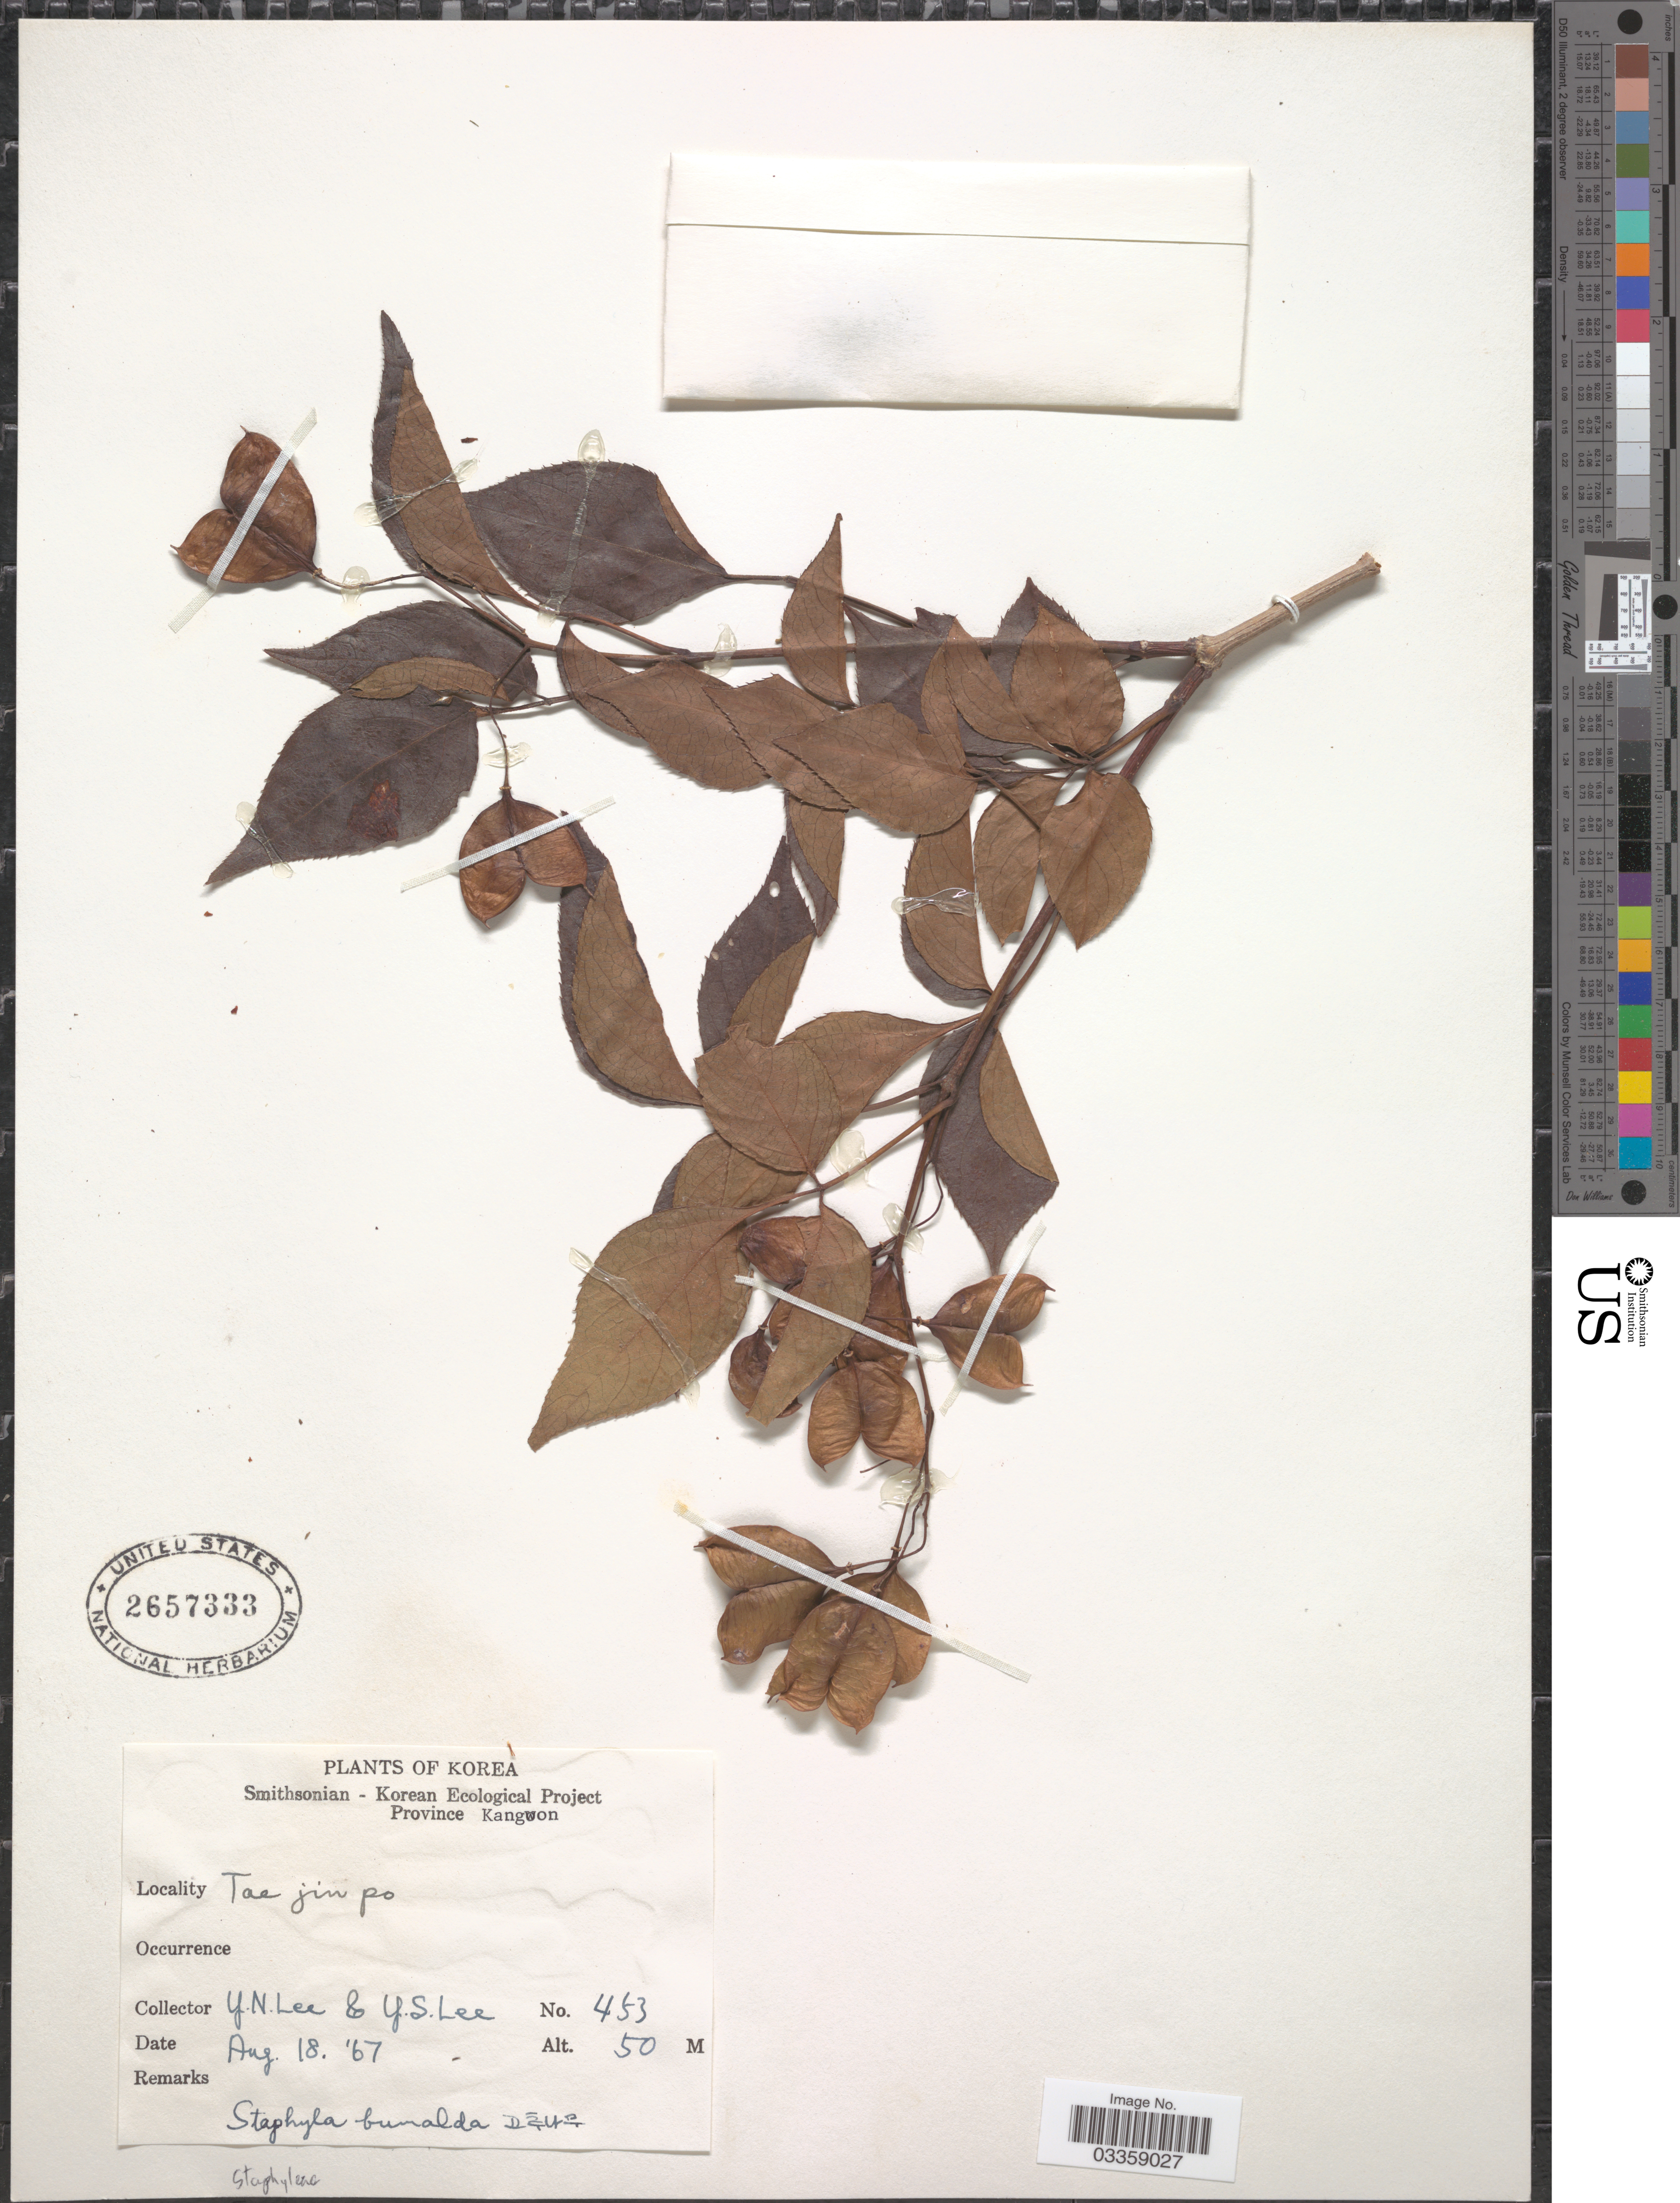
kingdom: Plantae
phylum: Tracheophyta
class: Magnoliopsida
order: Crossosomatales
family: Staphyleaceae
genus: Staphylea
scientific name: Staphylea bumalda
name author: DC.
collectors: Y. N. Lee & Y. S. Lee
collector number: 453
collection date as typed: Transcribed d/m/y: 18/8/67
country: South Korea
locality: Tae jin po.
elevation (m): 50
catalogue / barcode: US 2657333